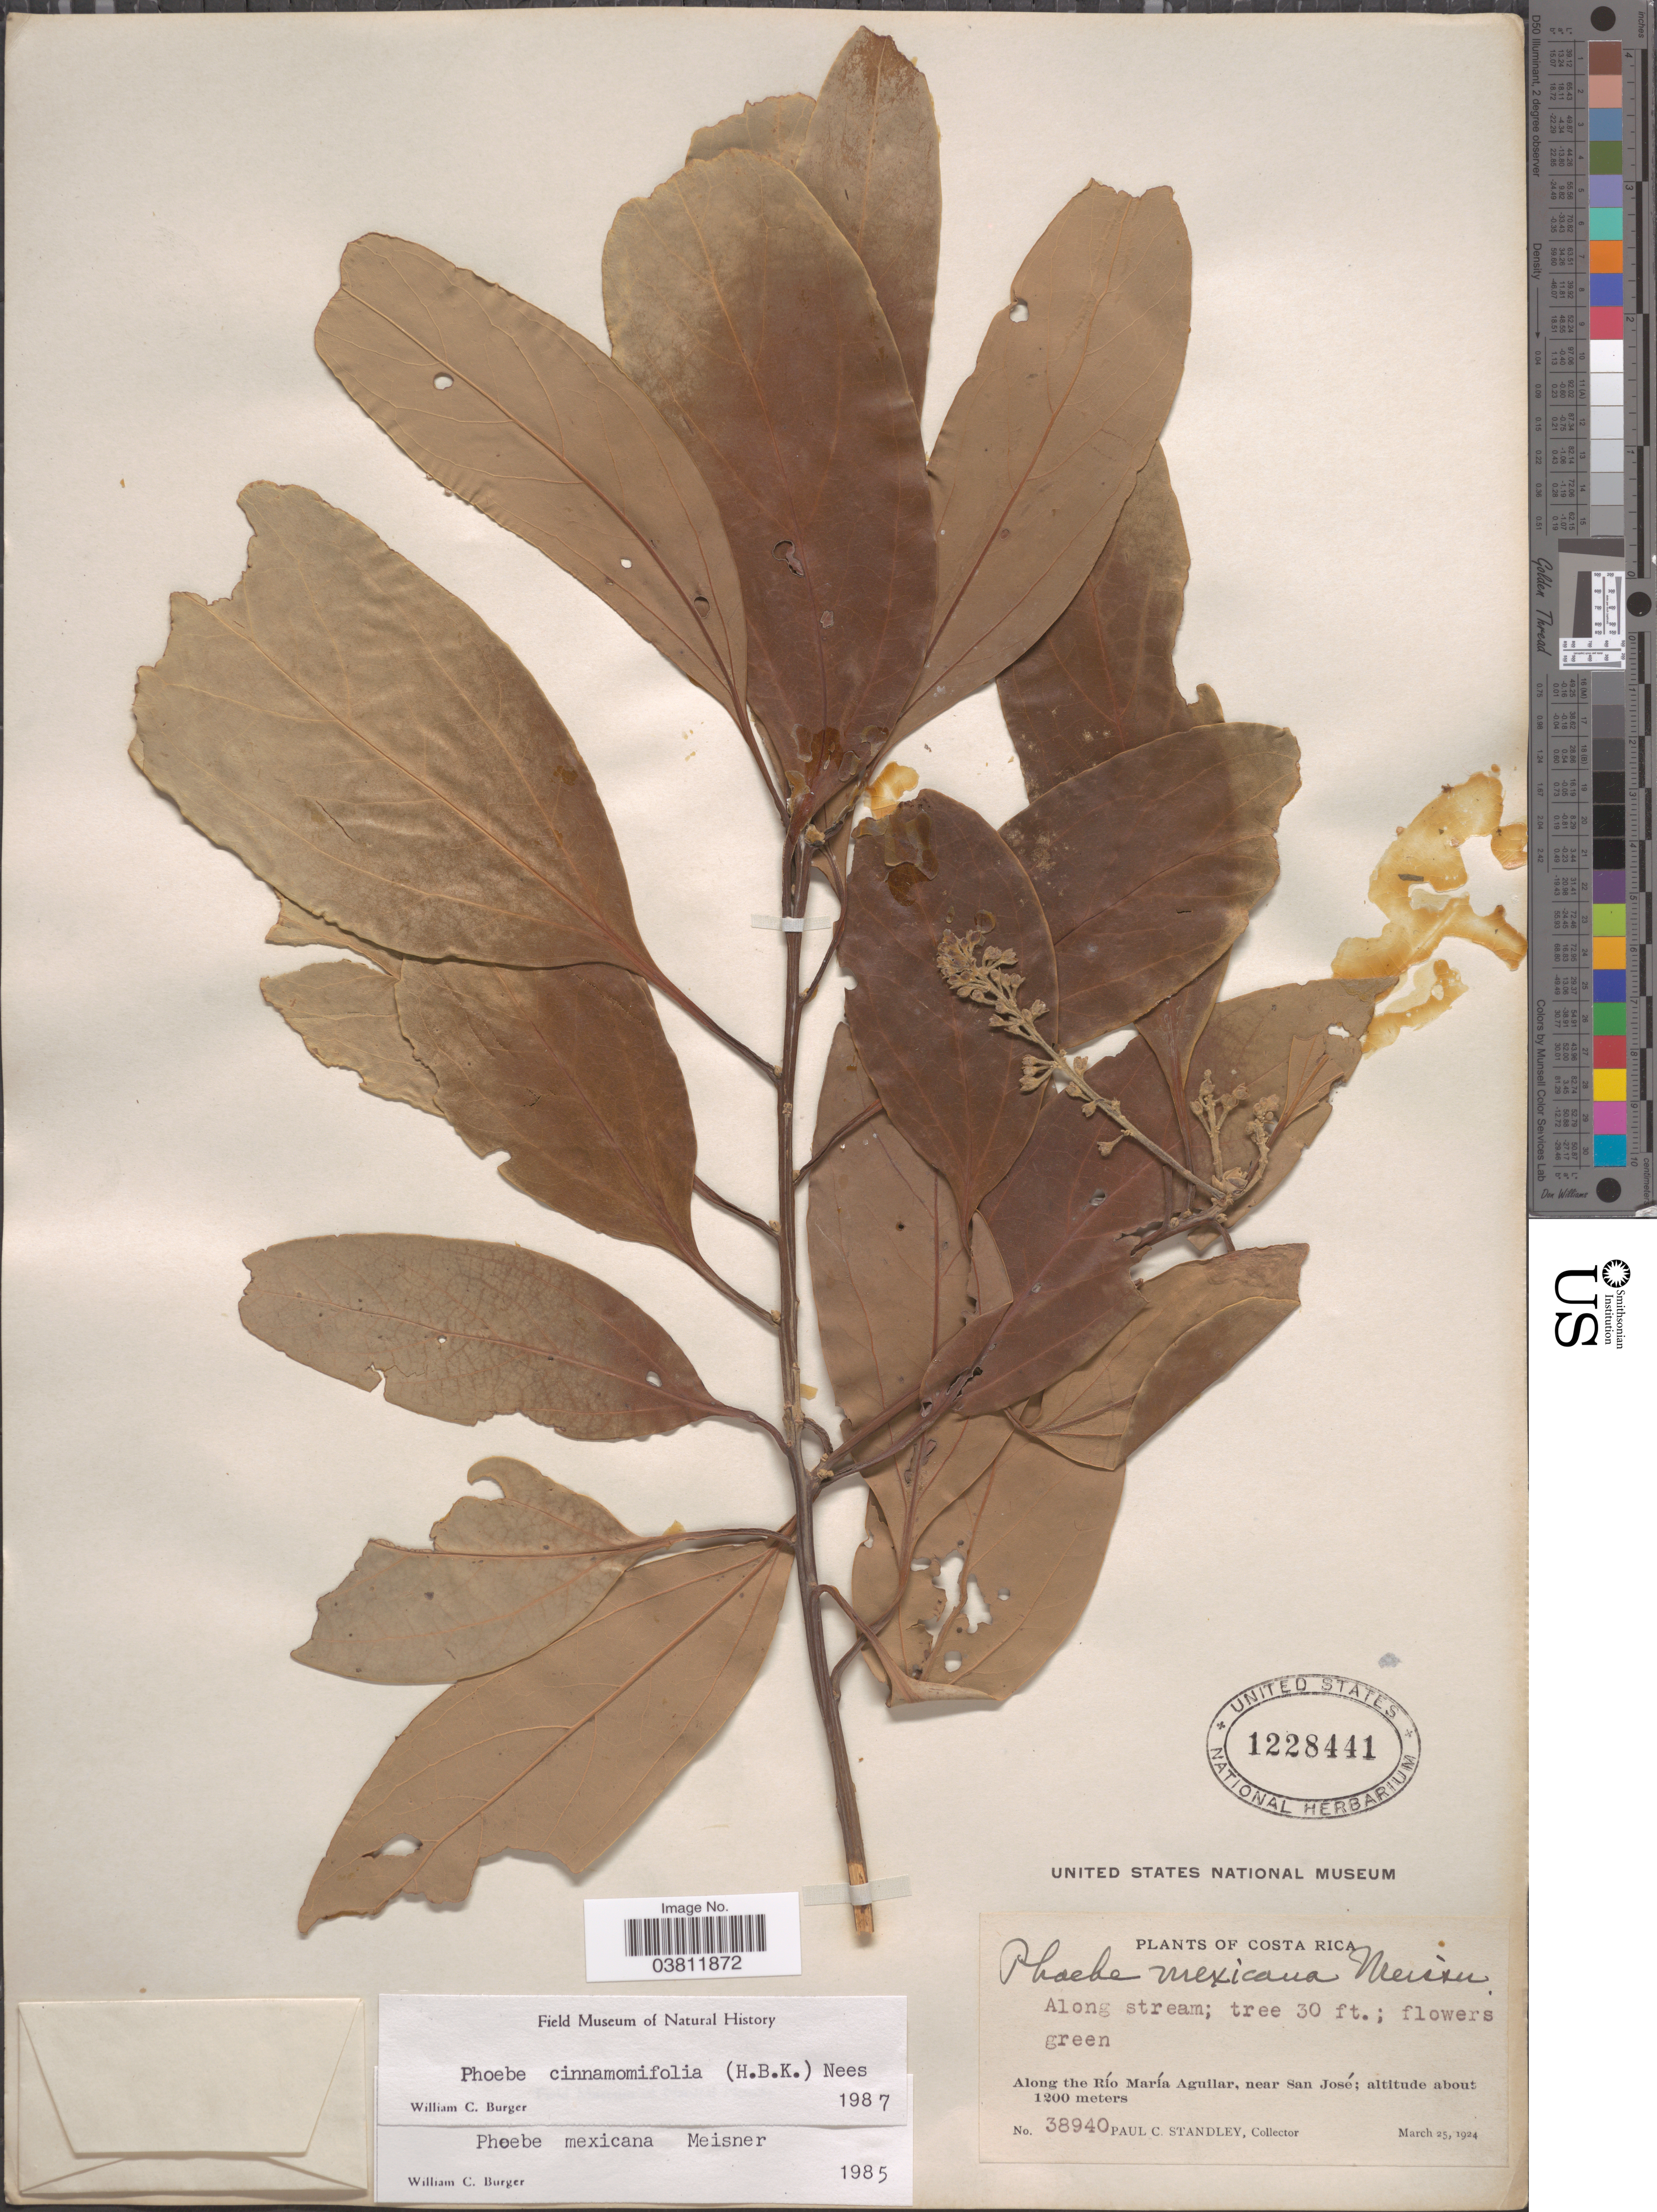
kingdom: Plantae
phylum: Tracheophyta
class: Magnoliopsida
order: Laurales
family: Lauraceae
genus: Phoebe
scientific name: Phoebe cinnamomifolia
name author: (Kunth) Nees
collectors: P. C. Standley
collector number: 38940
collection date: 1924-03-25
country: Costa Rica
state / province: San José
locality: Along the Río María Aguilar, near San José.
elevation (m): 1200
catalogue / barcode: US 1228441